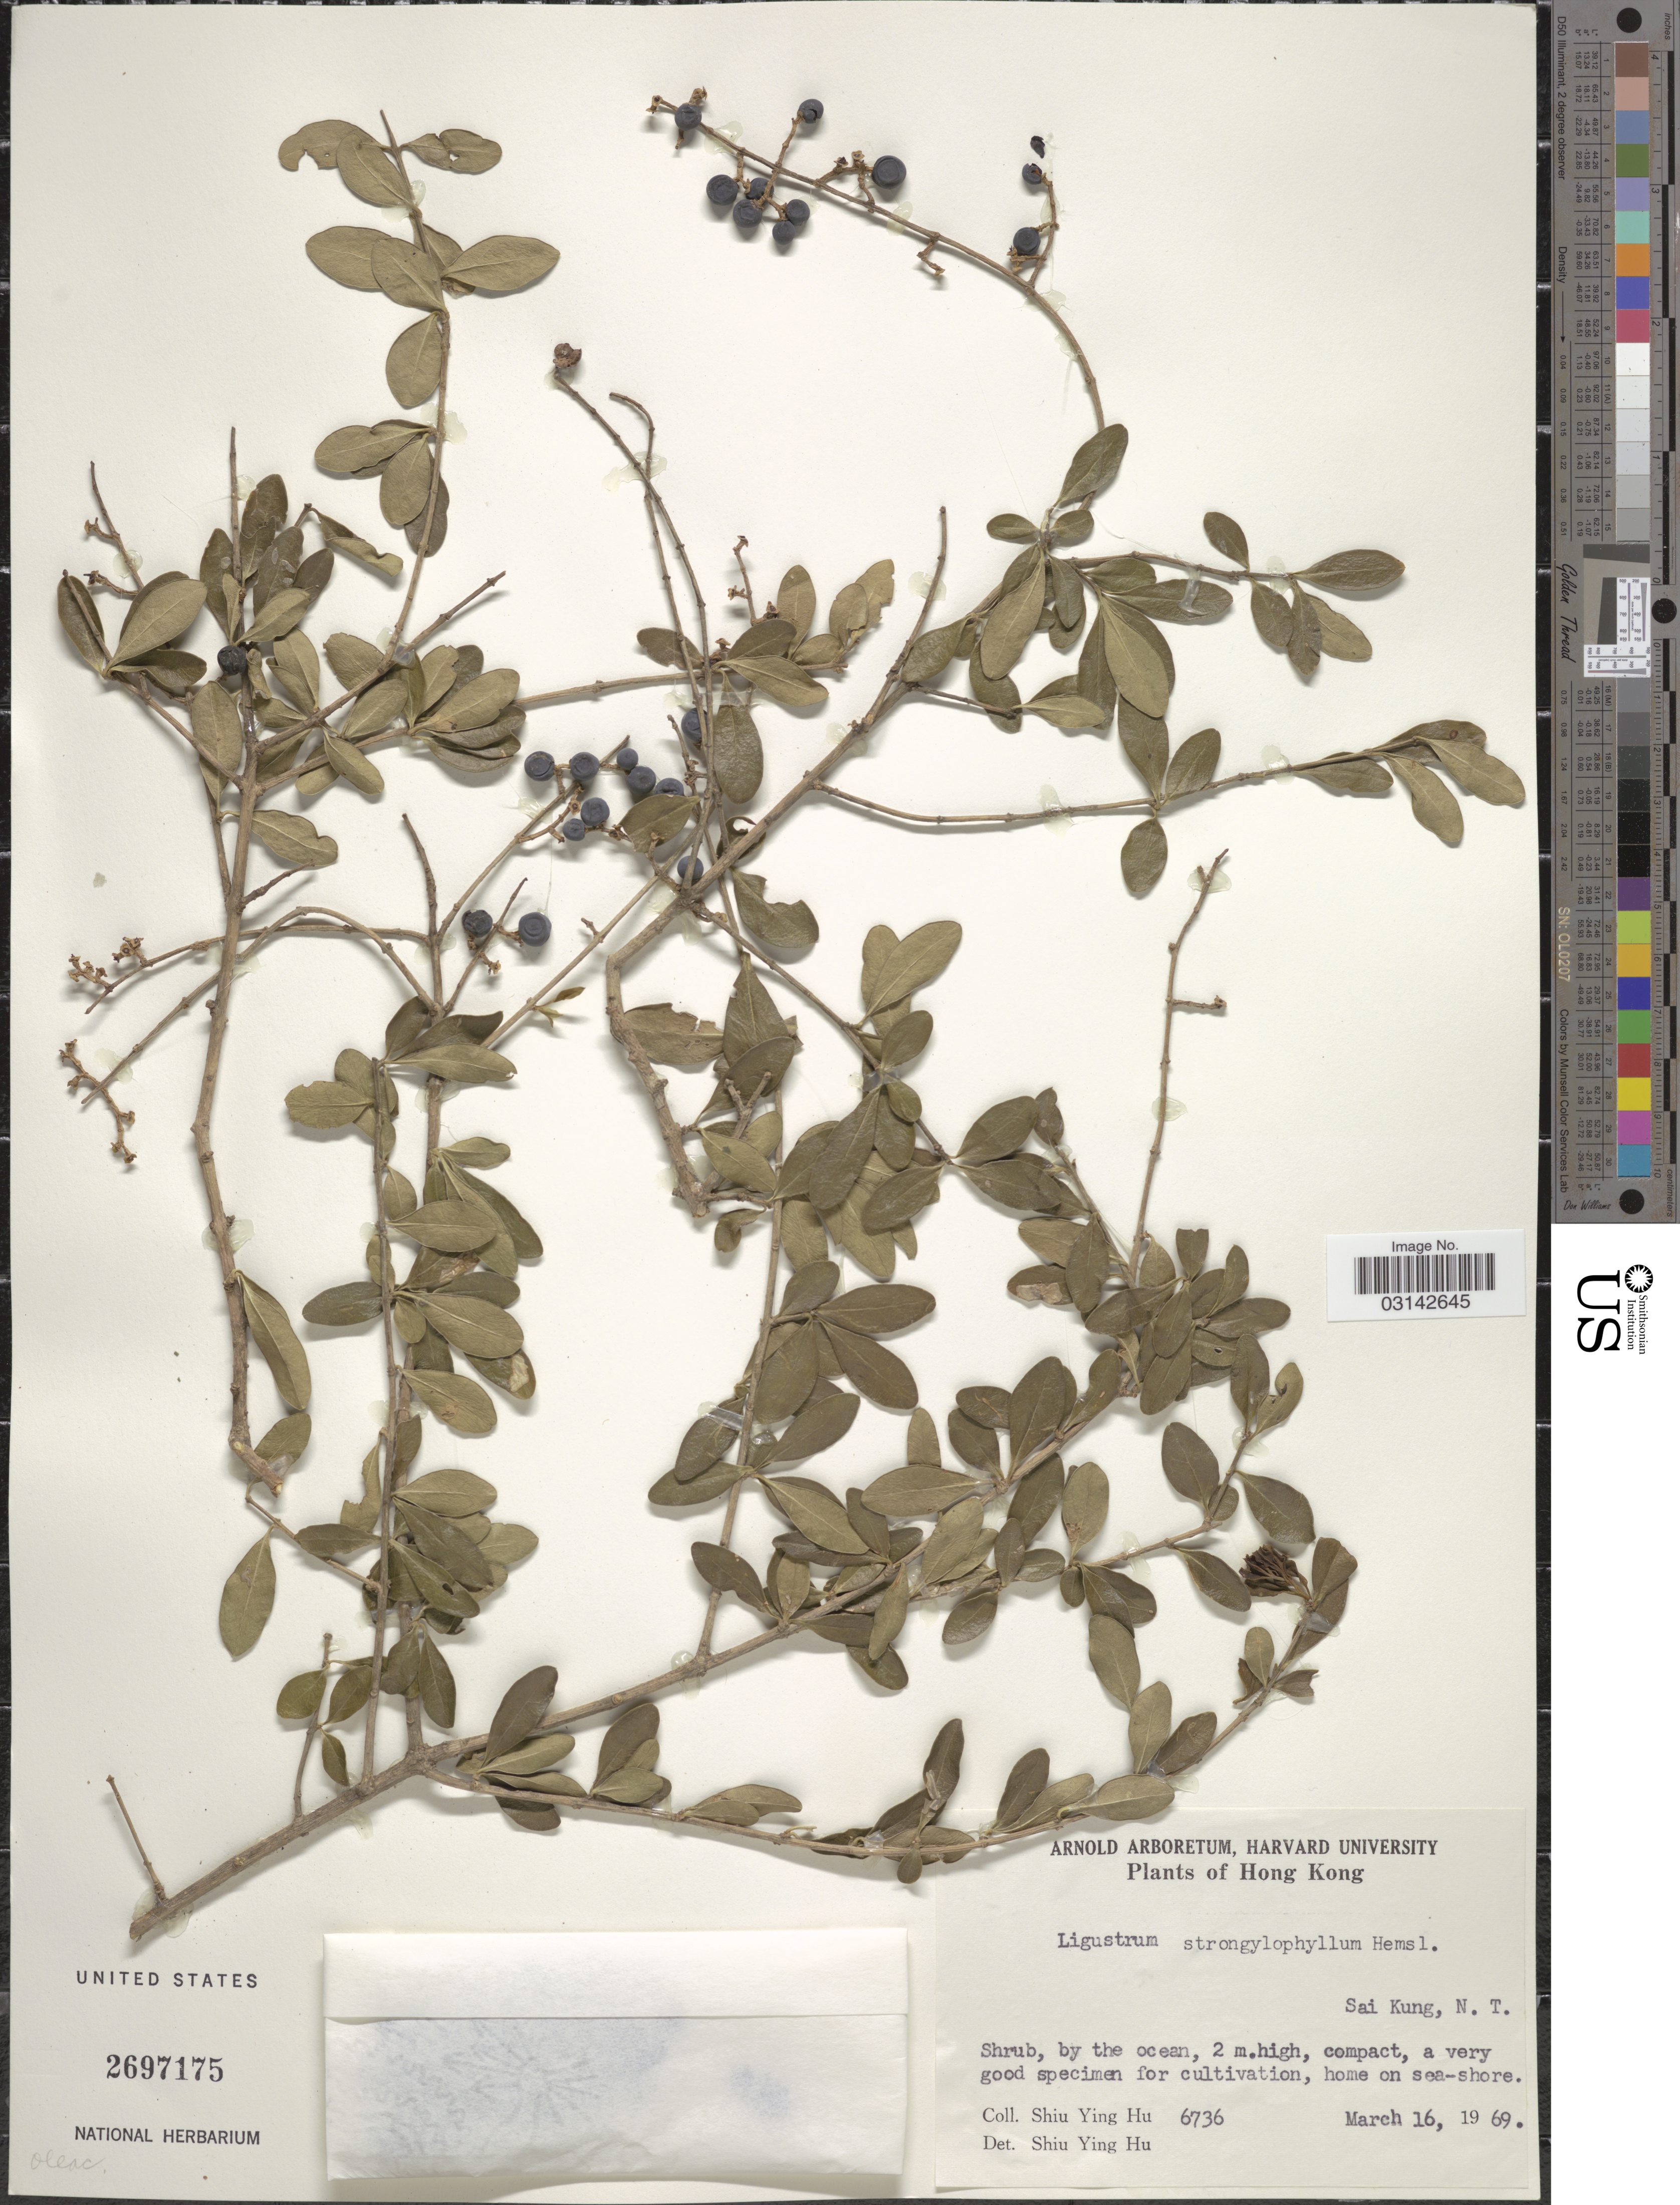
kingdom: Plantae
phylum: Tracheophyta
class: Magnoliopsida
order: Lamiales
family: Oleaceae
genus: Ligustrum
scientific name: Ligustrum strongylophyllum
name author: Hemsl.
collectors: S. Y. Hu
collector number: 6736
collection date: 1969-03-16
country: China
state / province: Hong Kong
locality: Sai Kung, N.T.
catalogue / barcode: US 2697175